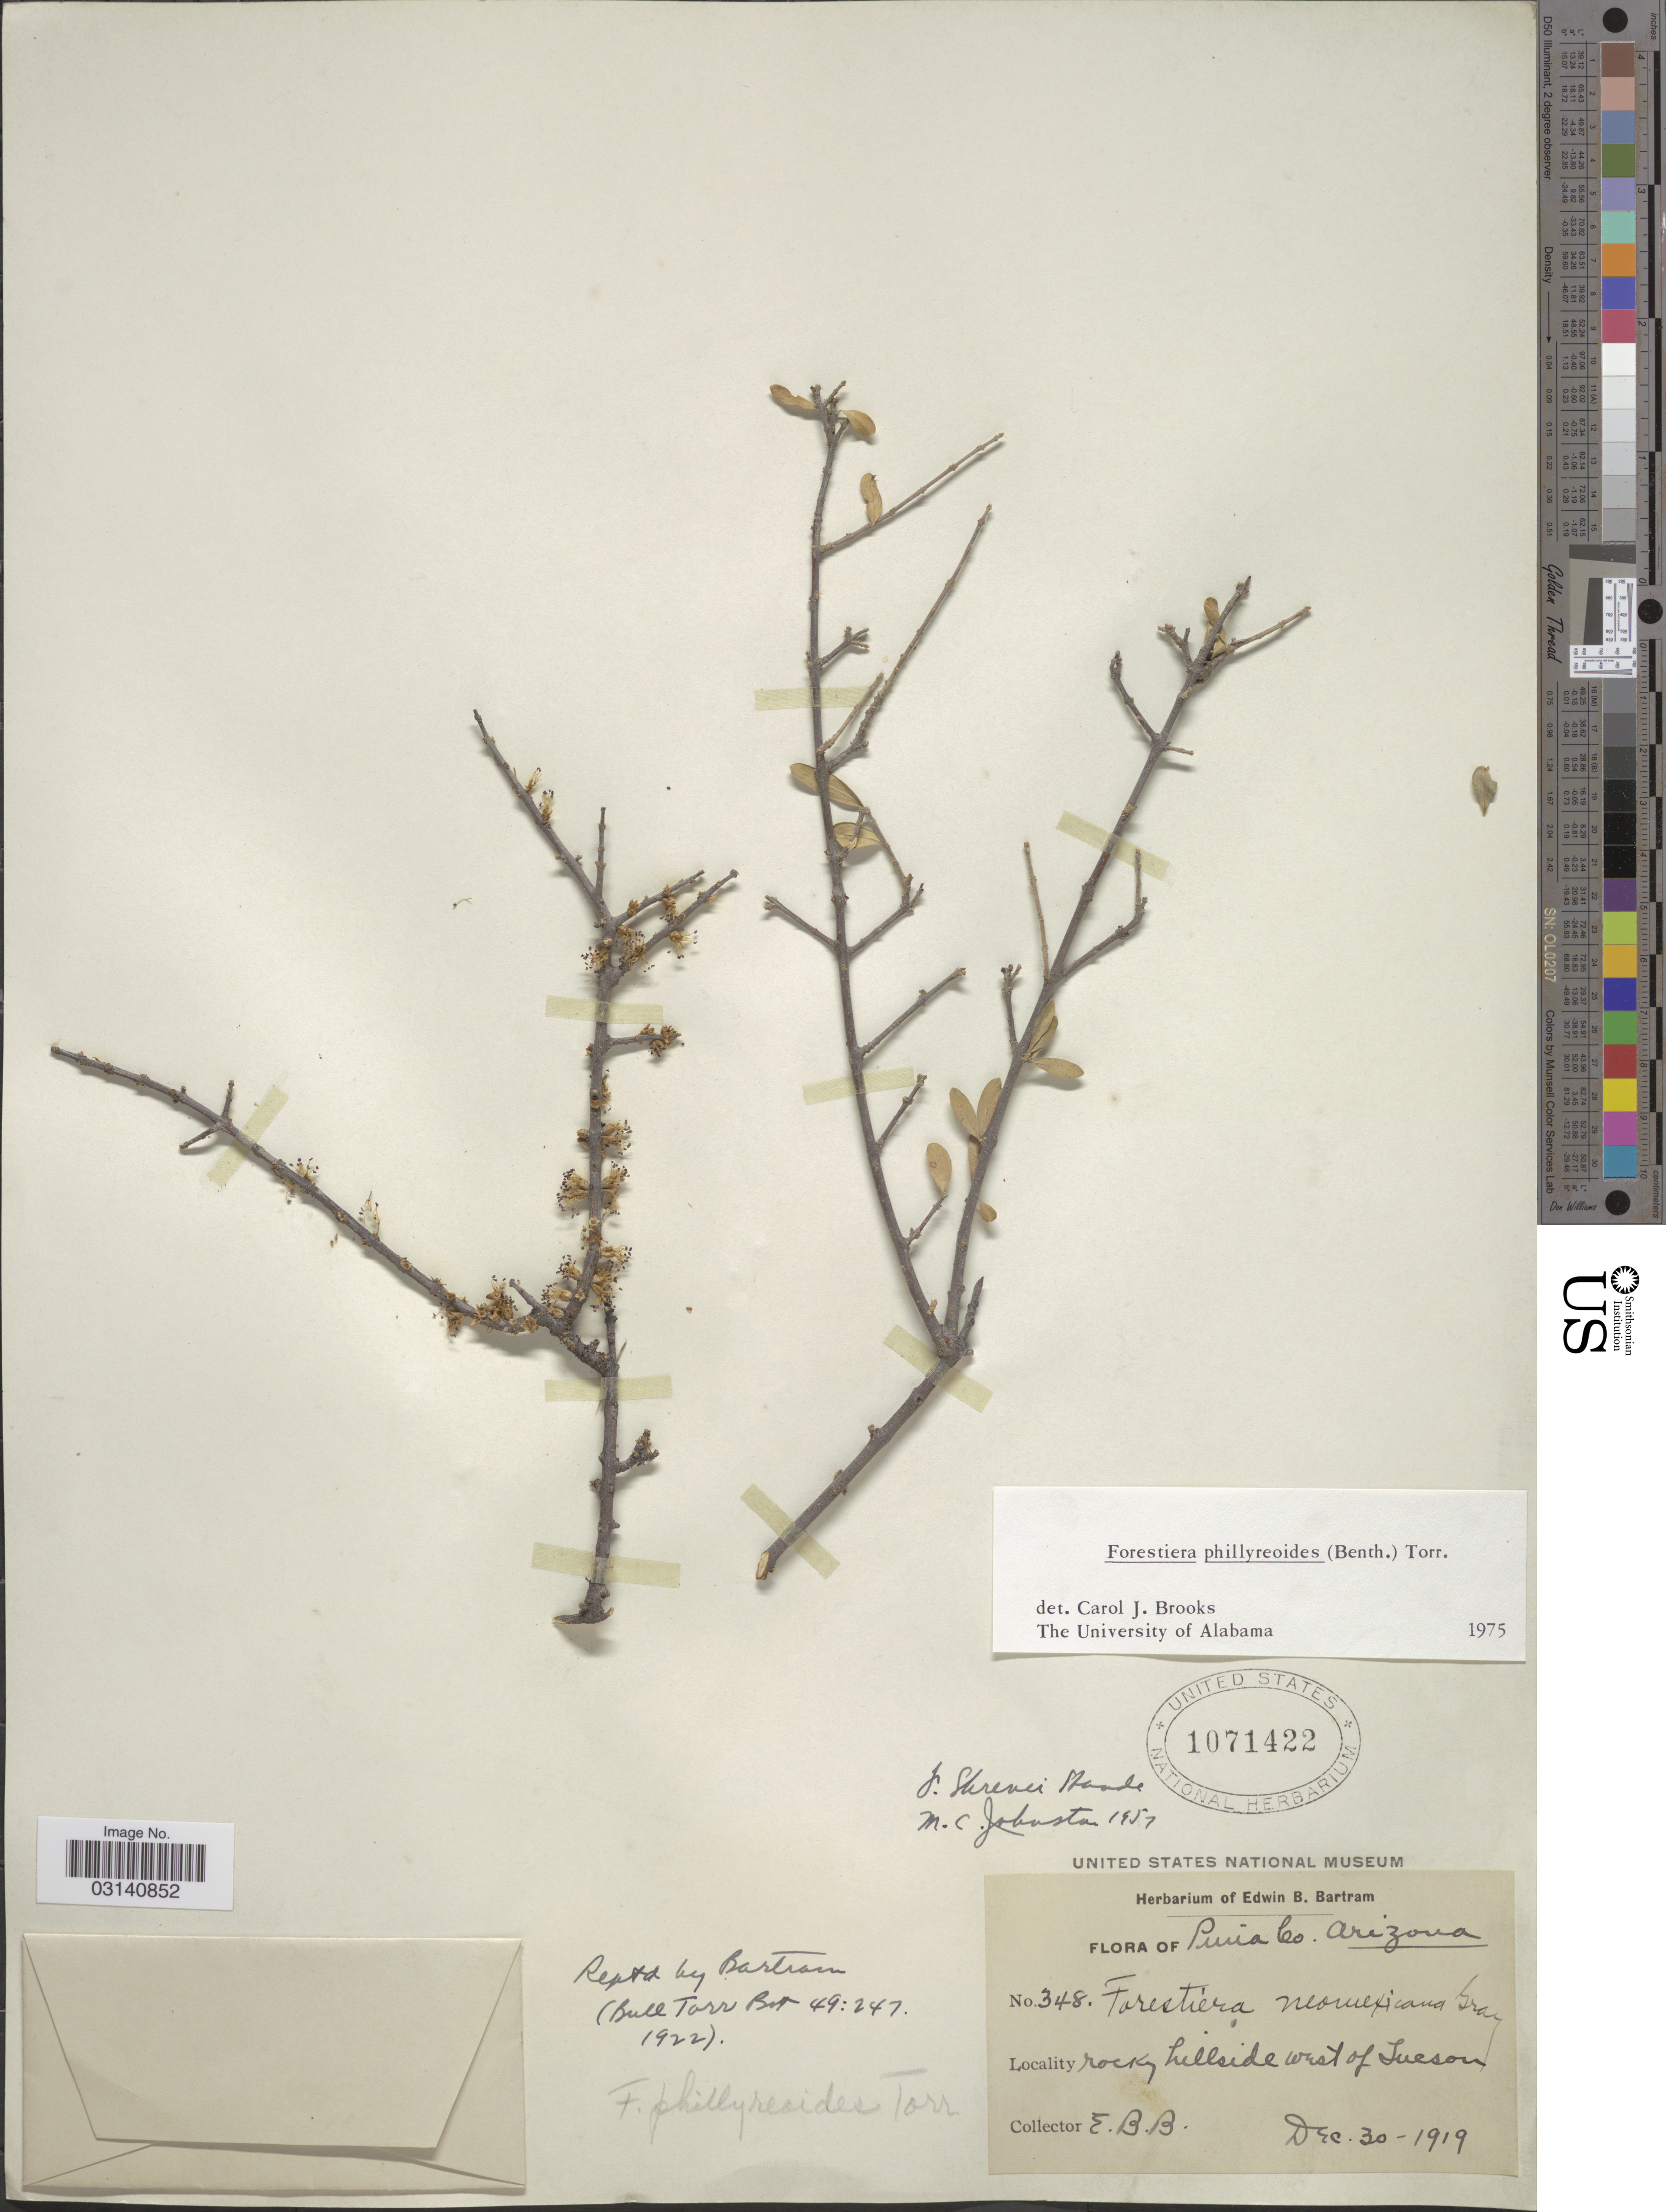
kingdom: Plantae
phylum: Tracheophyta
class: Magnoliopsida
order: Lamiales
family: Oleaceae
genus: Forestiera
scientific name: Forestiera phillyreoides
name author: (Benth.) Torr.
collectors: E. B. Bartram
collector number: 348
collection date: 1919-12-30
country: United States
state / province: Arizona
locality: Pima Co. Rocky hillside west of Tucson.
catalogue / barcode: US 1071422